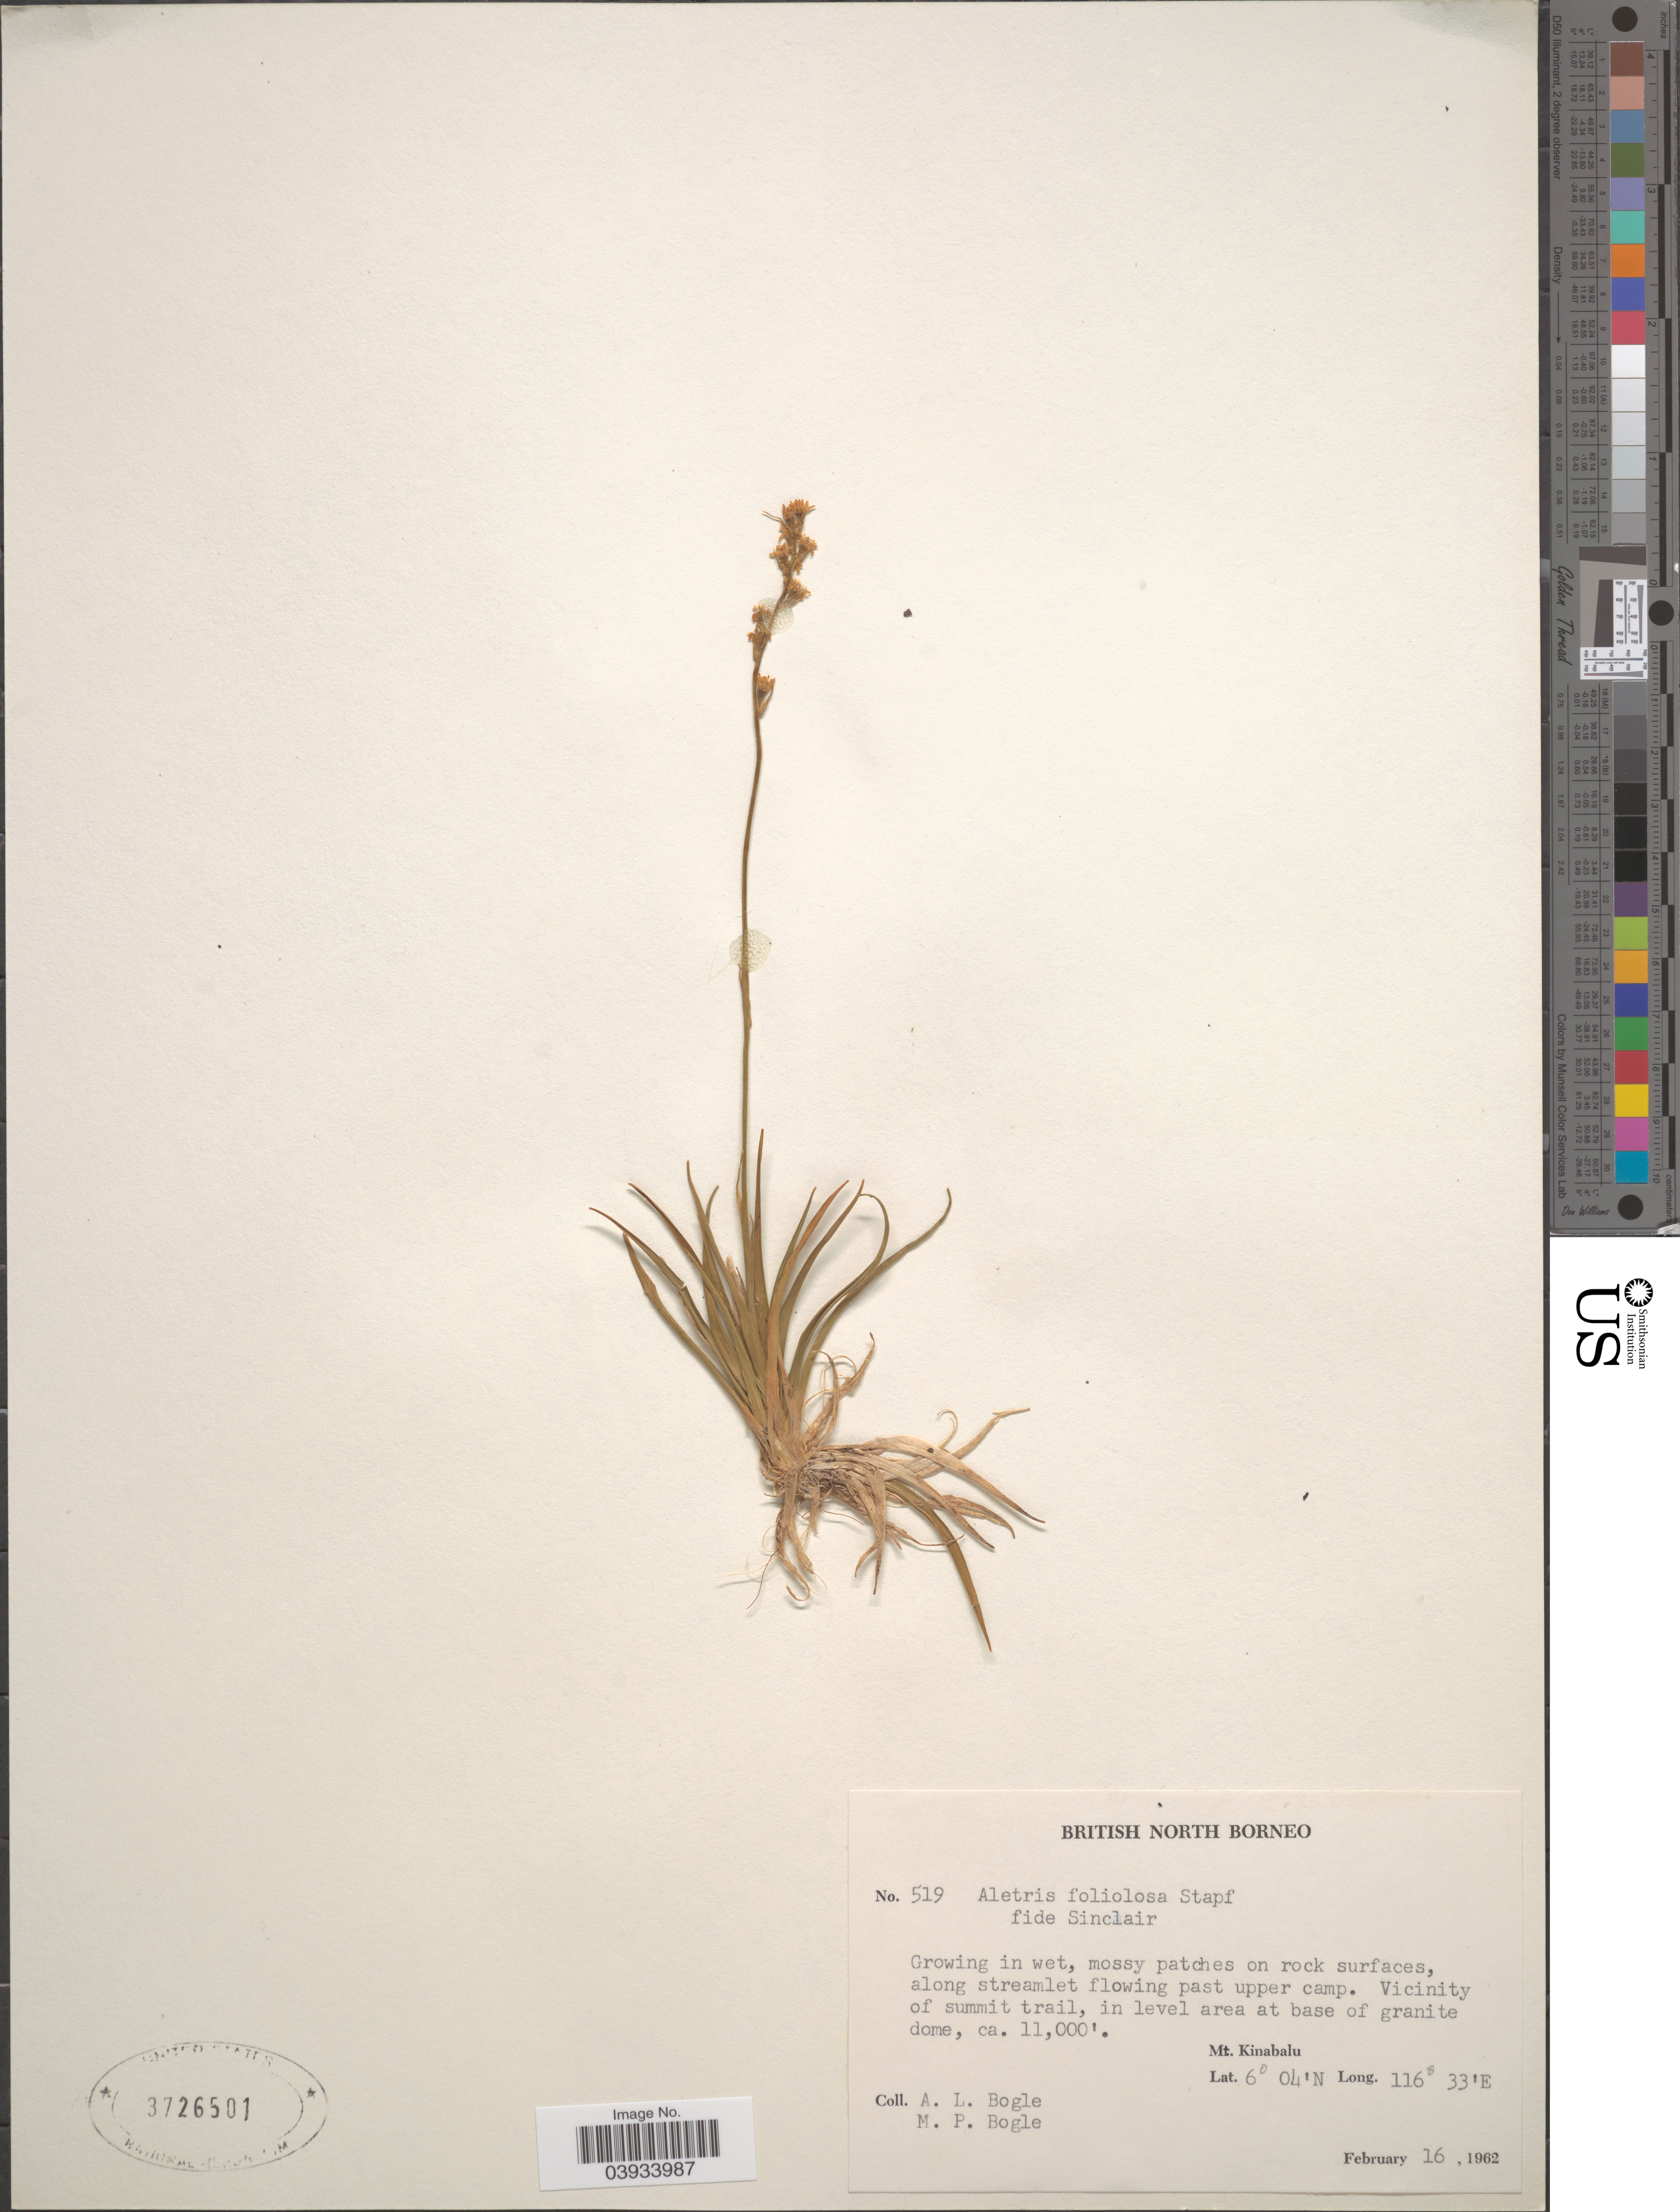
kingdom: Plantae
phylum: Tracheophyta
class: Liliopsida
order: Dioscoreales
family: Nartheciaceae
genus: Aletris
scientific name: Aletris foliolosa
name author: Stapf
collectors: Bogle, A.L. & M. Bogle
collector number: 519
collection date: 1962-02-16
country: Malaysia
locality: British North Borneo. Vicinity of summit trail, in level area at base of granite dome, Mt. Kinabalu.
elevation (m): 3353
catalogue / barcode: US 3726501